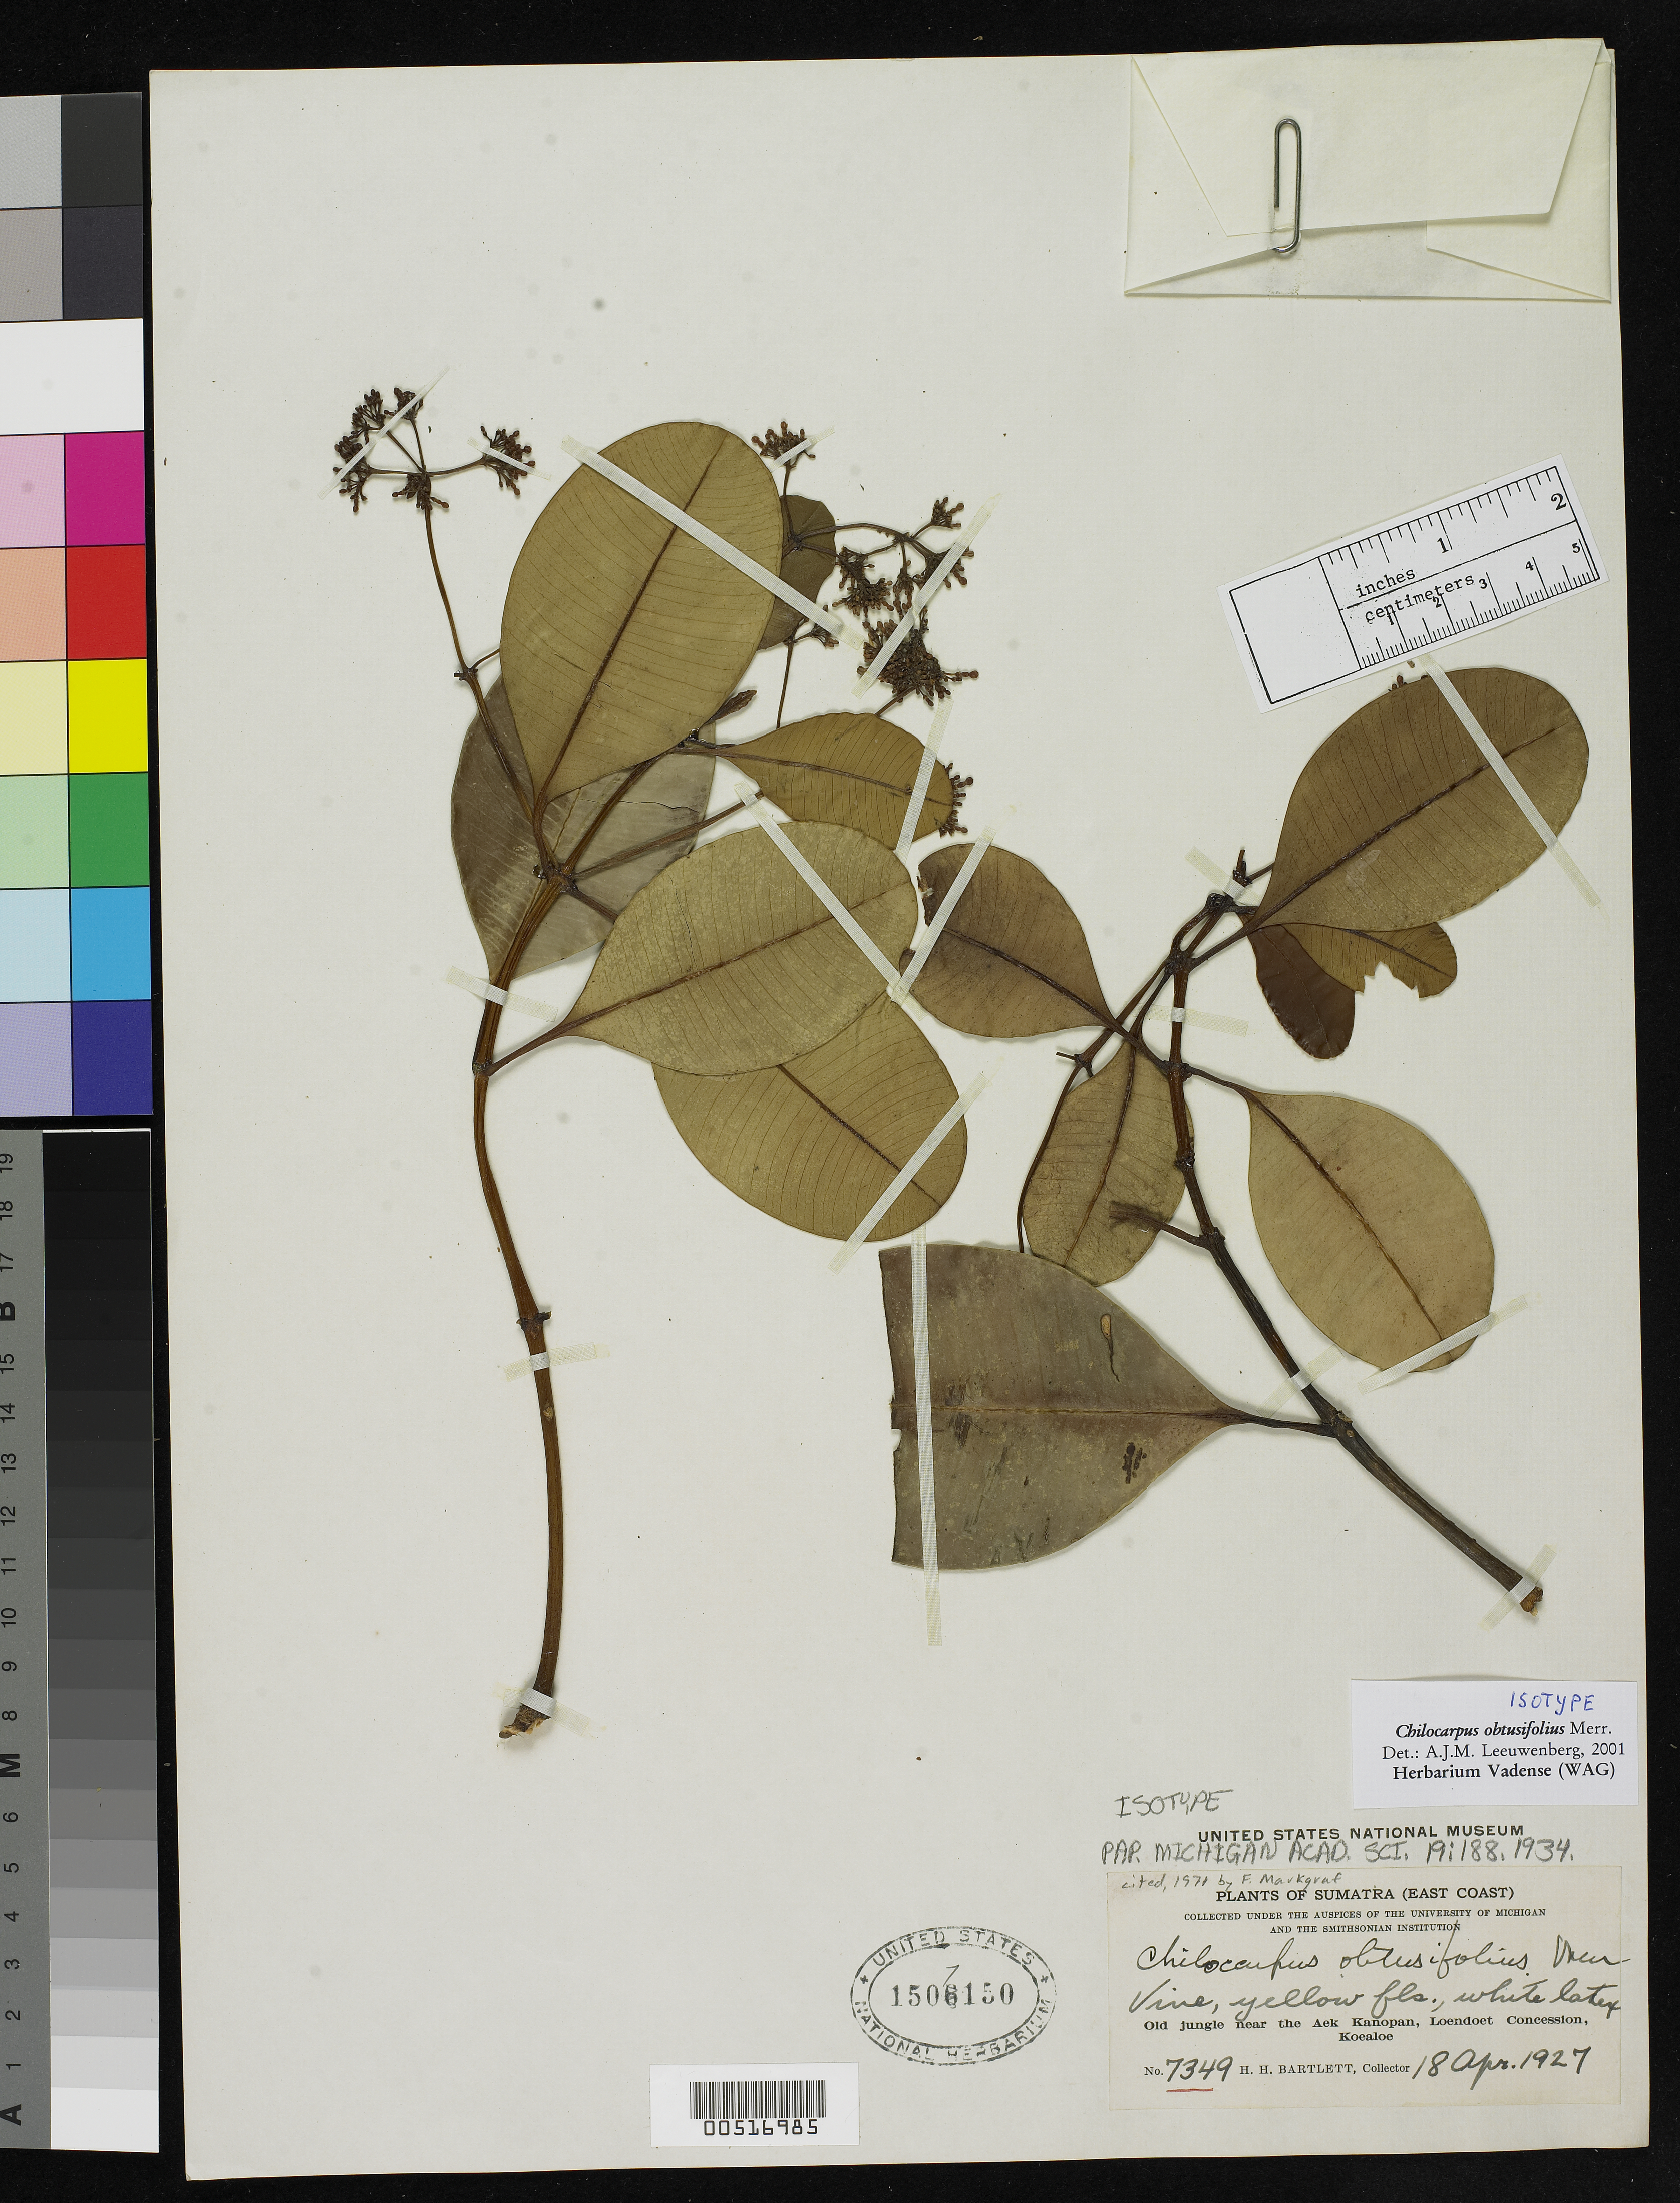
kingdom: Plantae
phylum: Tracheophyta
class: Magnoliopsida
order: Gentianales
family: Apocynaceae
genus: Chilocarpus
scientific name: Chilocarpus obtusifolius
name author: Merr.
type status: Isotype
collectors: H. H. Bartlett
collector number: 7349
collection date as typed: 18 Apr 1927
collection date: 1927-04-18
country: Indonesia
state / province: North Sumatra ?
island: Sumatra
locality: East coast, near Aek Kanopan, Loendoet concession, Koealoe.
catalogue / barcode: US 1507150